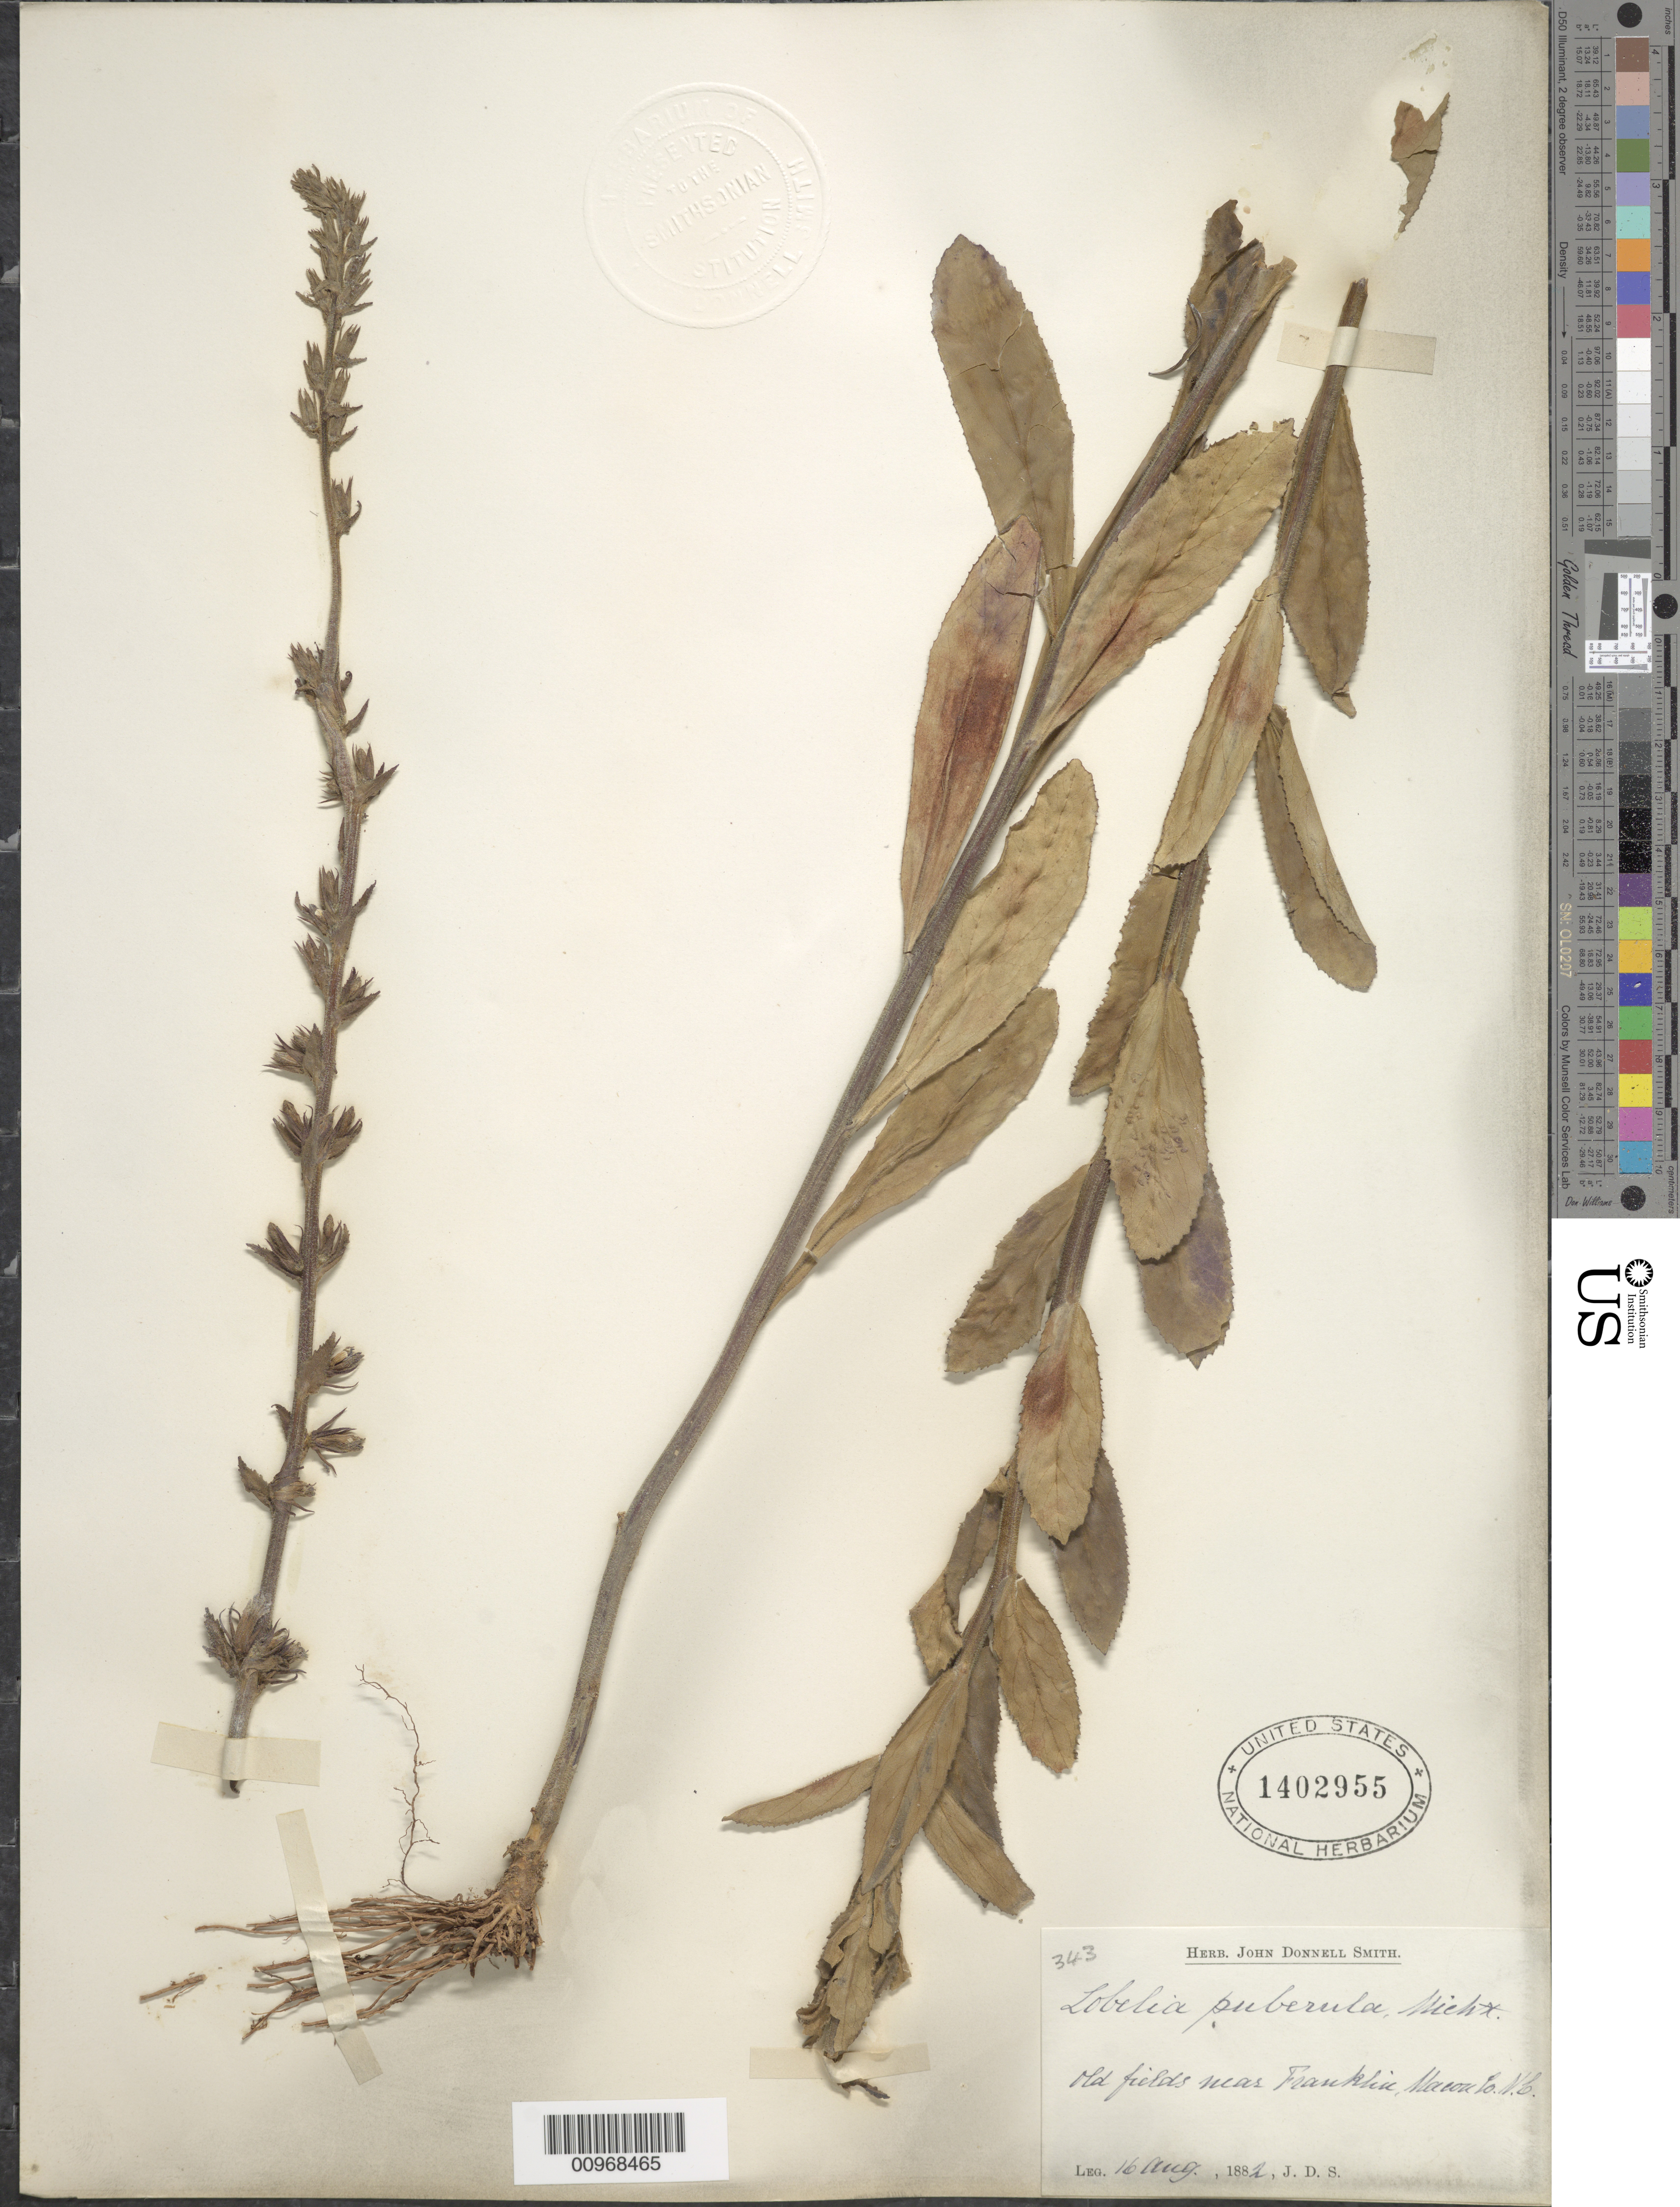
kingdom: Plantae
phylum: Tracheophyta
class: Magnoliopsida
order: Asterales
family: Campanulaceae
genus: Lobelia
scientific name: Lobelia puberula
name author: Michx.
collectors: J. Donnell Smith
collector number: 343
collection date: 1882-08-16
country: United States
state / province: North Carolina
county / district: Macon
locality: Near Franklin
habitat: old fields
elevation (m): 1341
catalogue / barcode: US 1402955